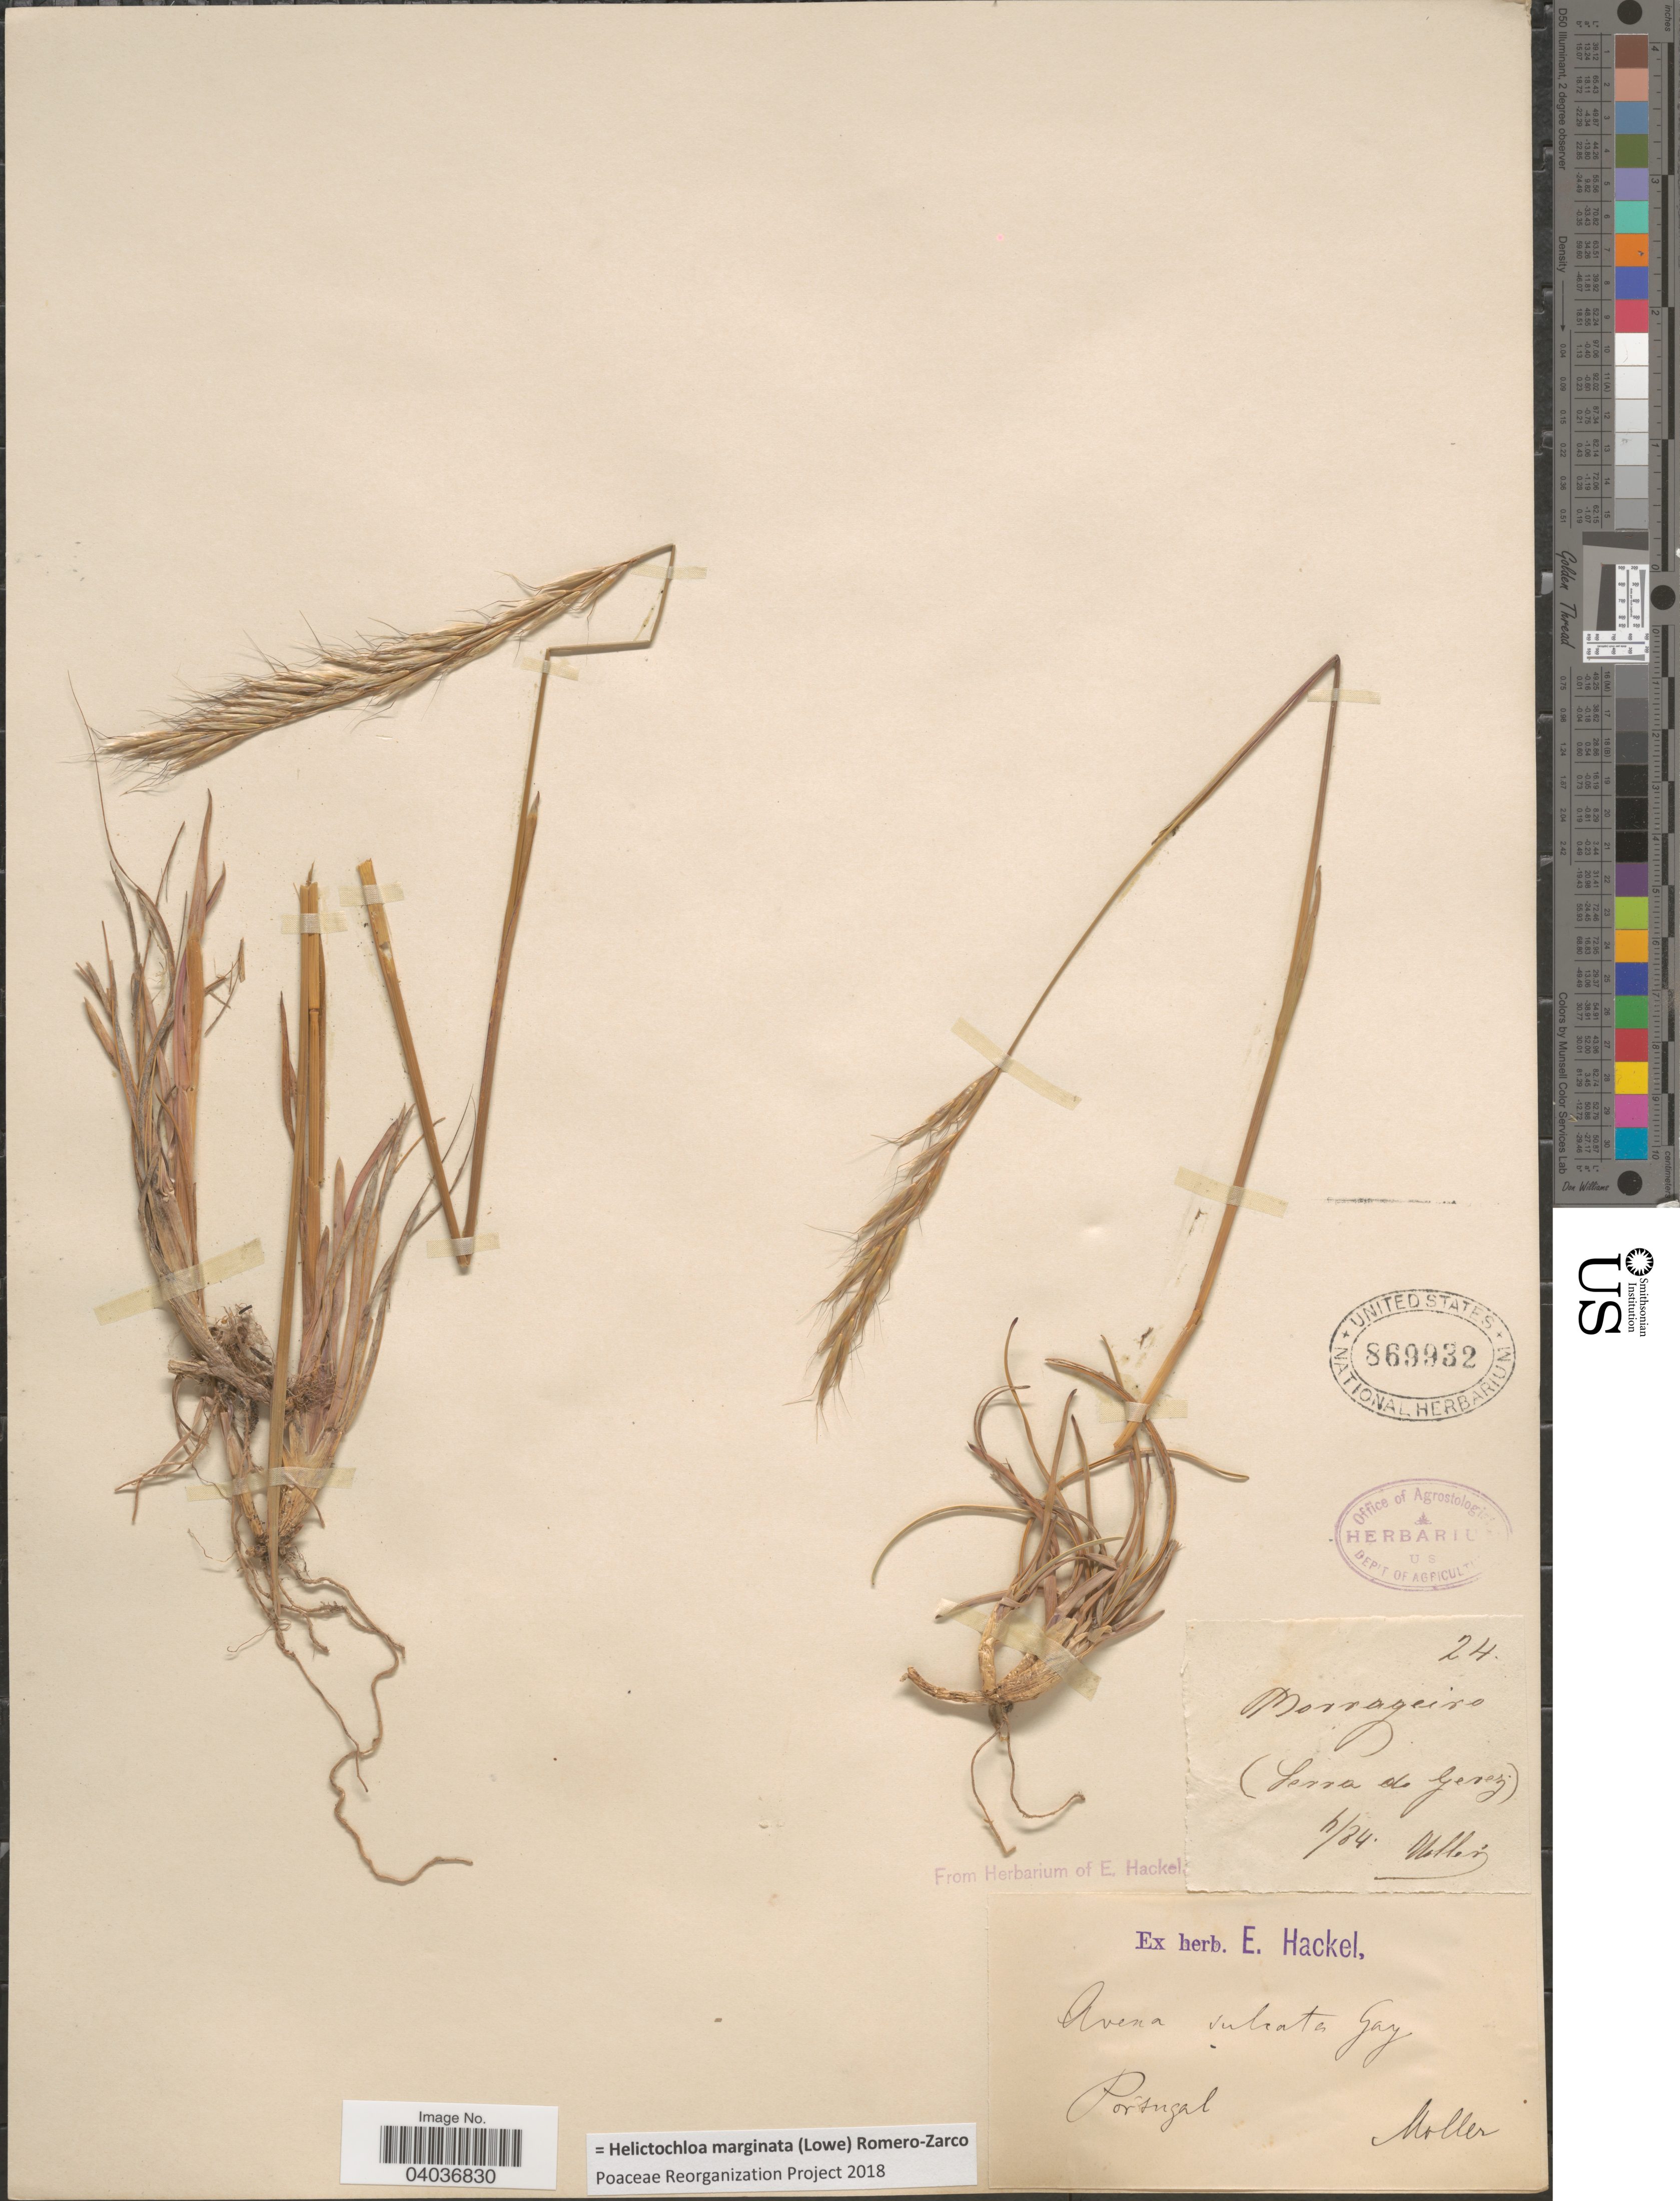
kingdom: Plantae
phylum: Tracheophyta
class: Liliopsida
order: Poales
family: Poaceae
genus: Helictochloa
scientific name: Helictochloa marginata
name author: (Lowe) Romero-Zarco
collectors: -. Moller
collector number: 24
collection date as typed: Transcribed d/m/y: /5/84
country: Portugal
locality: Serra do Gerez.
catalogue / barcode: US 869932